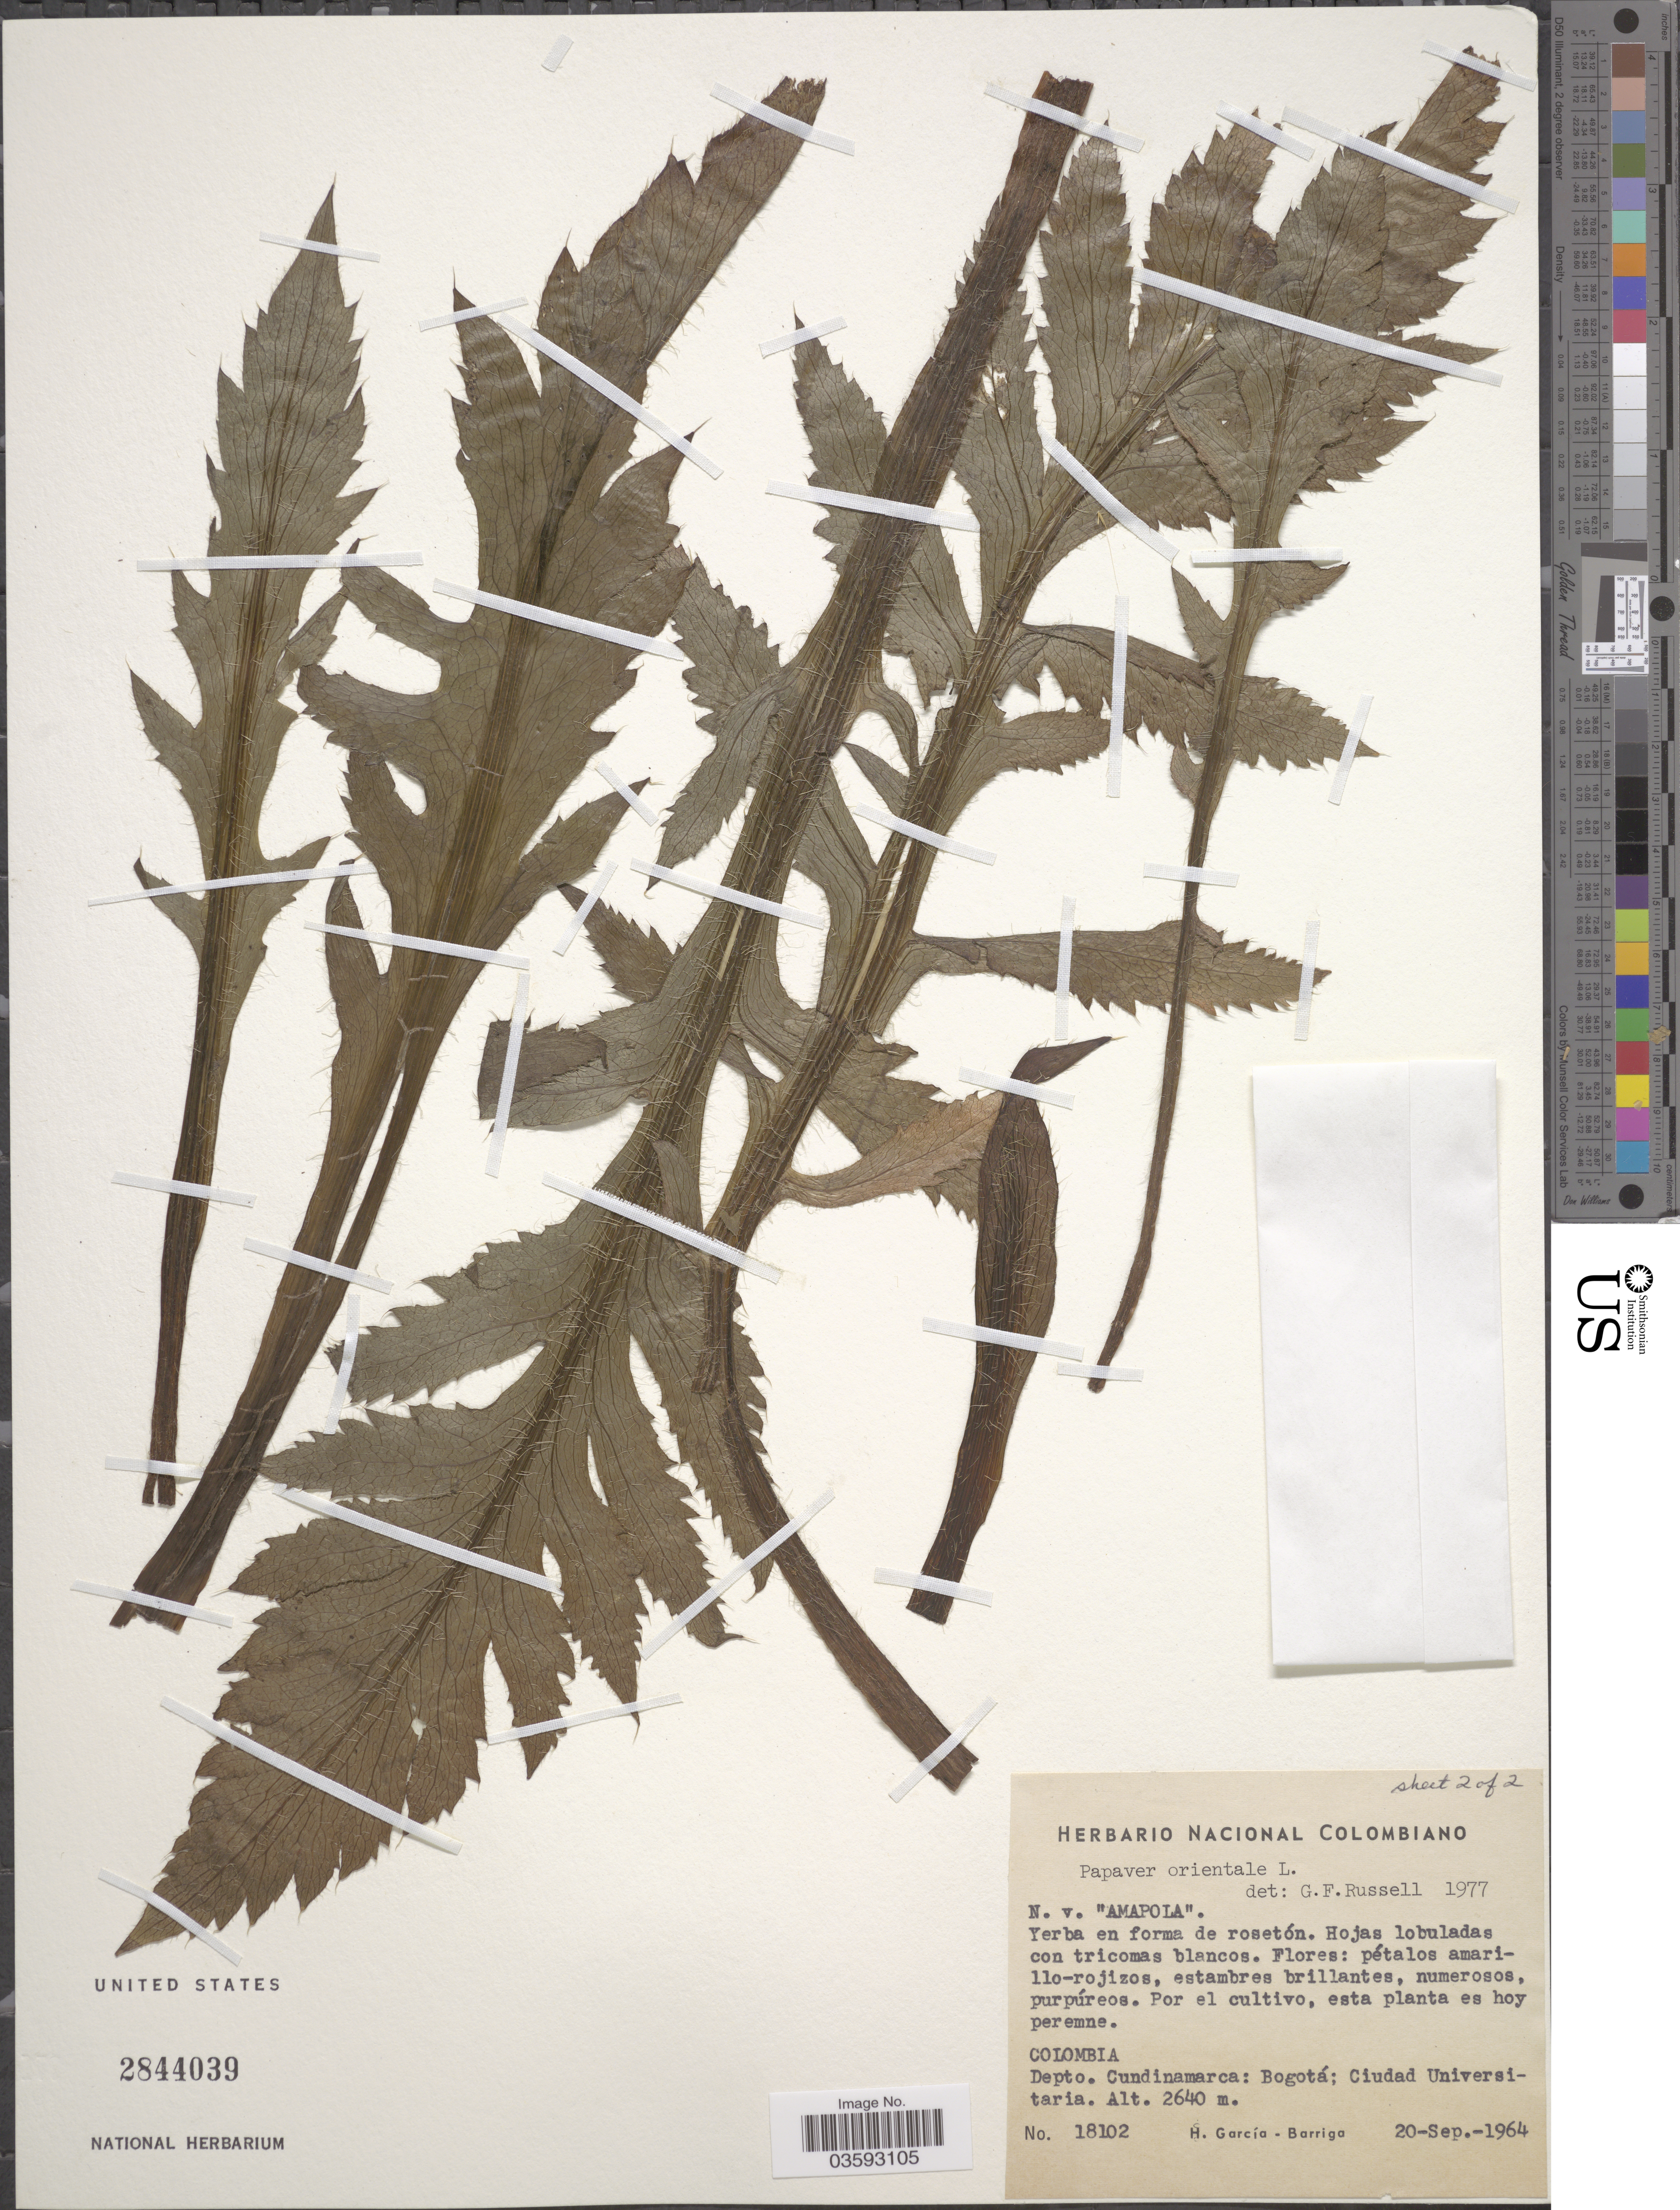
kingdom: Plantae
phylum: Tracheophyta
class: Magnoliopsida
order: Ranunculales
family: Papaveraceae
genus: Papaver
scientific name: Papaver orientale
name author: L.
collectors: H. García Barriga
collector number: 18102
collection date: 1964-09-20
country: Colombia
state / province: Cundinamarca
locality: Depto. Cundinamarca: Bogotá; Ciudad Universitaria.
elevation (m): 2640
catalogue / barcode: US 2844039